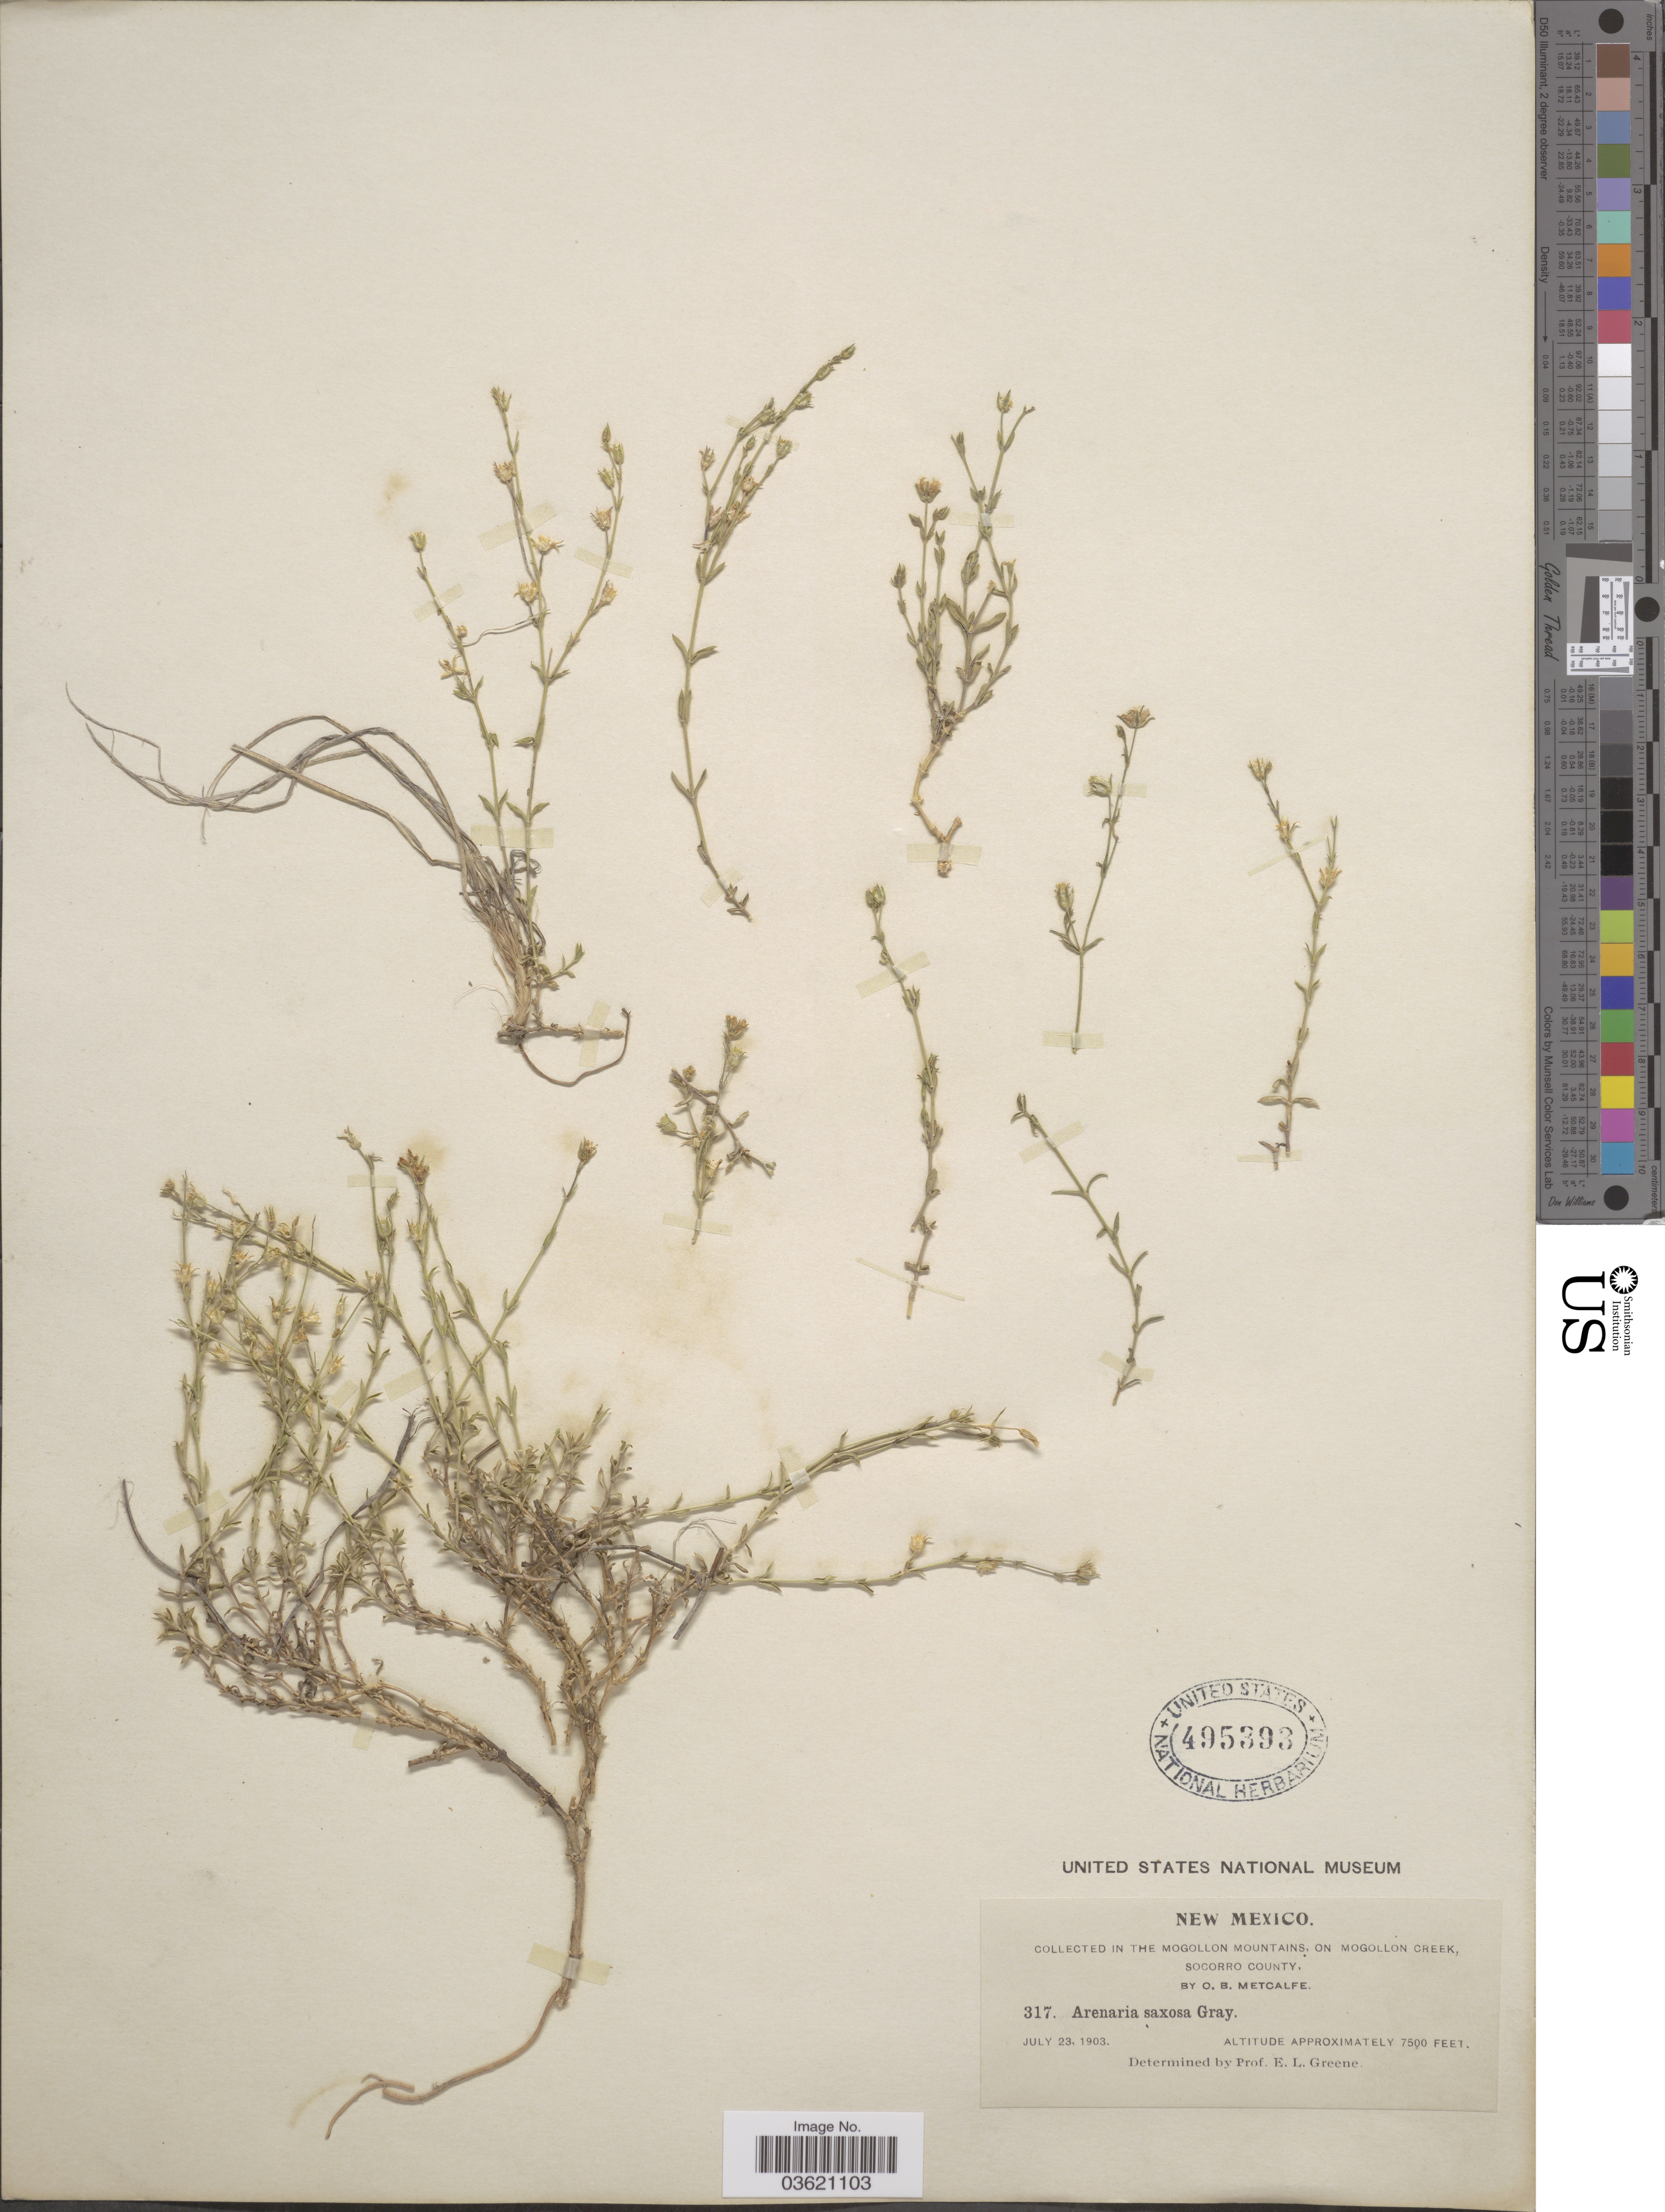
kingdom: Plantae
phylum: Tracheophyta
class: Magnoliopsida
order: Caryophyllales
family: Caryophyllaceae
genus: Arenaria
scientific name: Arenaria saxosa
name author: A. Gray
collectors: O. B. Metcalfe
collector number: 317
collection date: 1903-07-23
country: United States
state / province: New Mexico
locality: In the Mogollon Mountains, on Mogollon Creek, Socorro County.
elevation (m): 2286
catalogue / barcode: US 495393